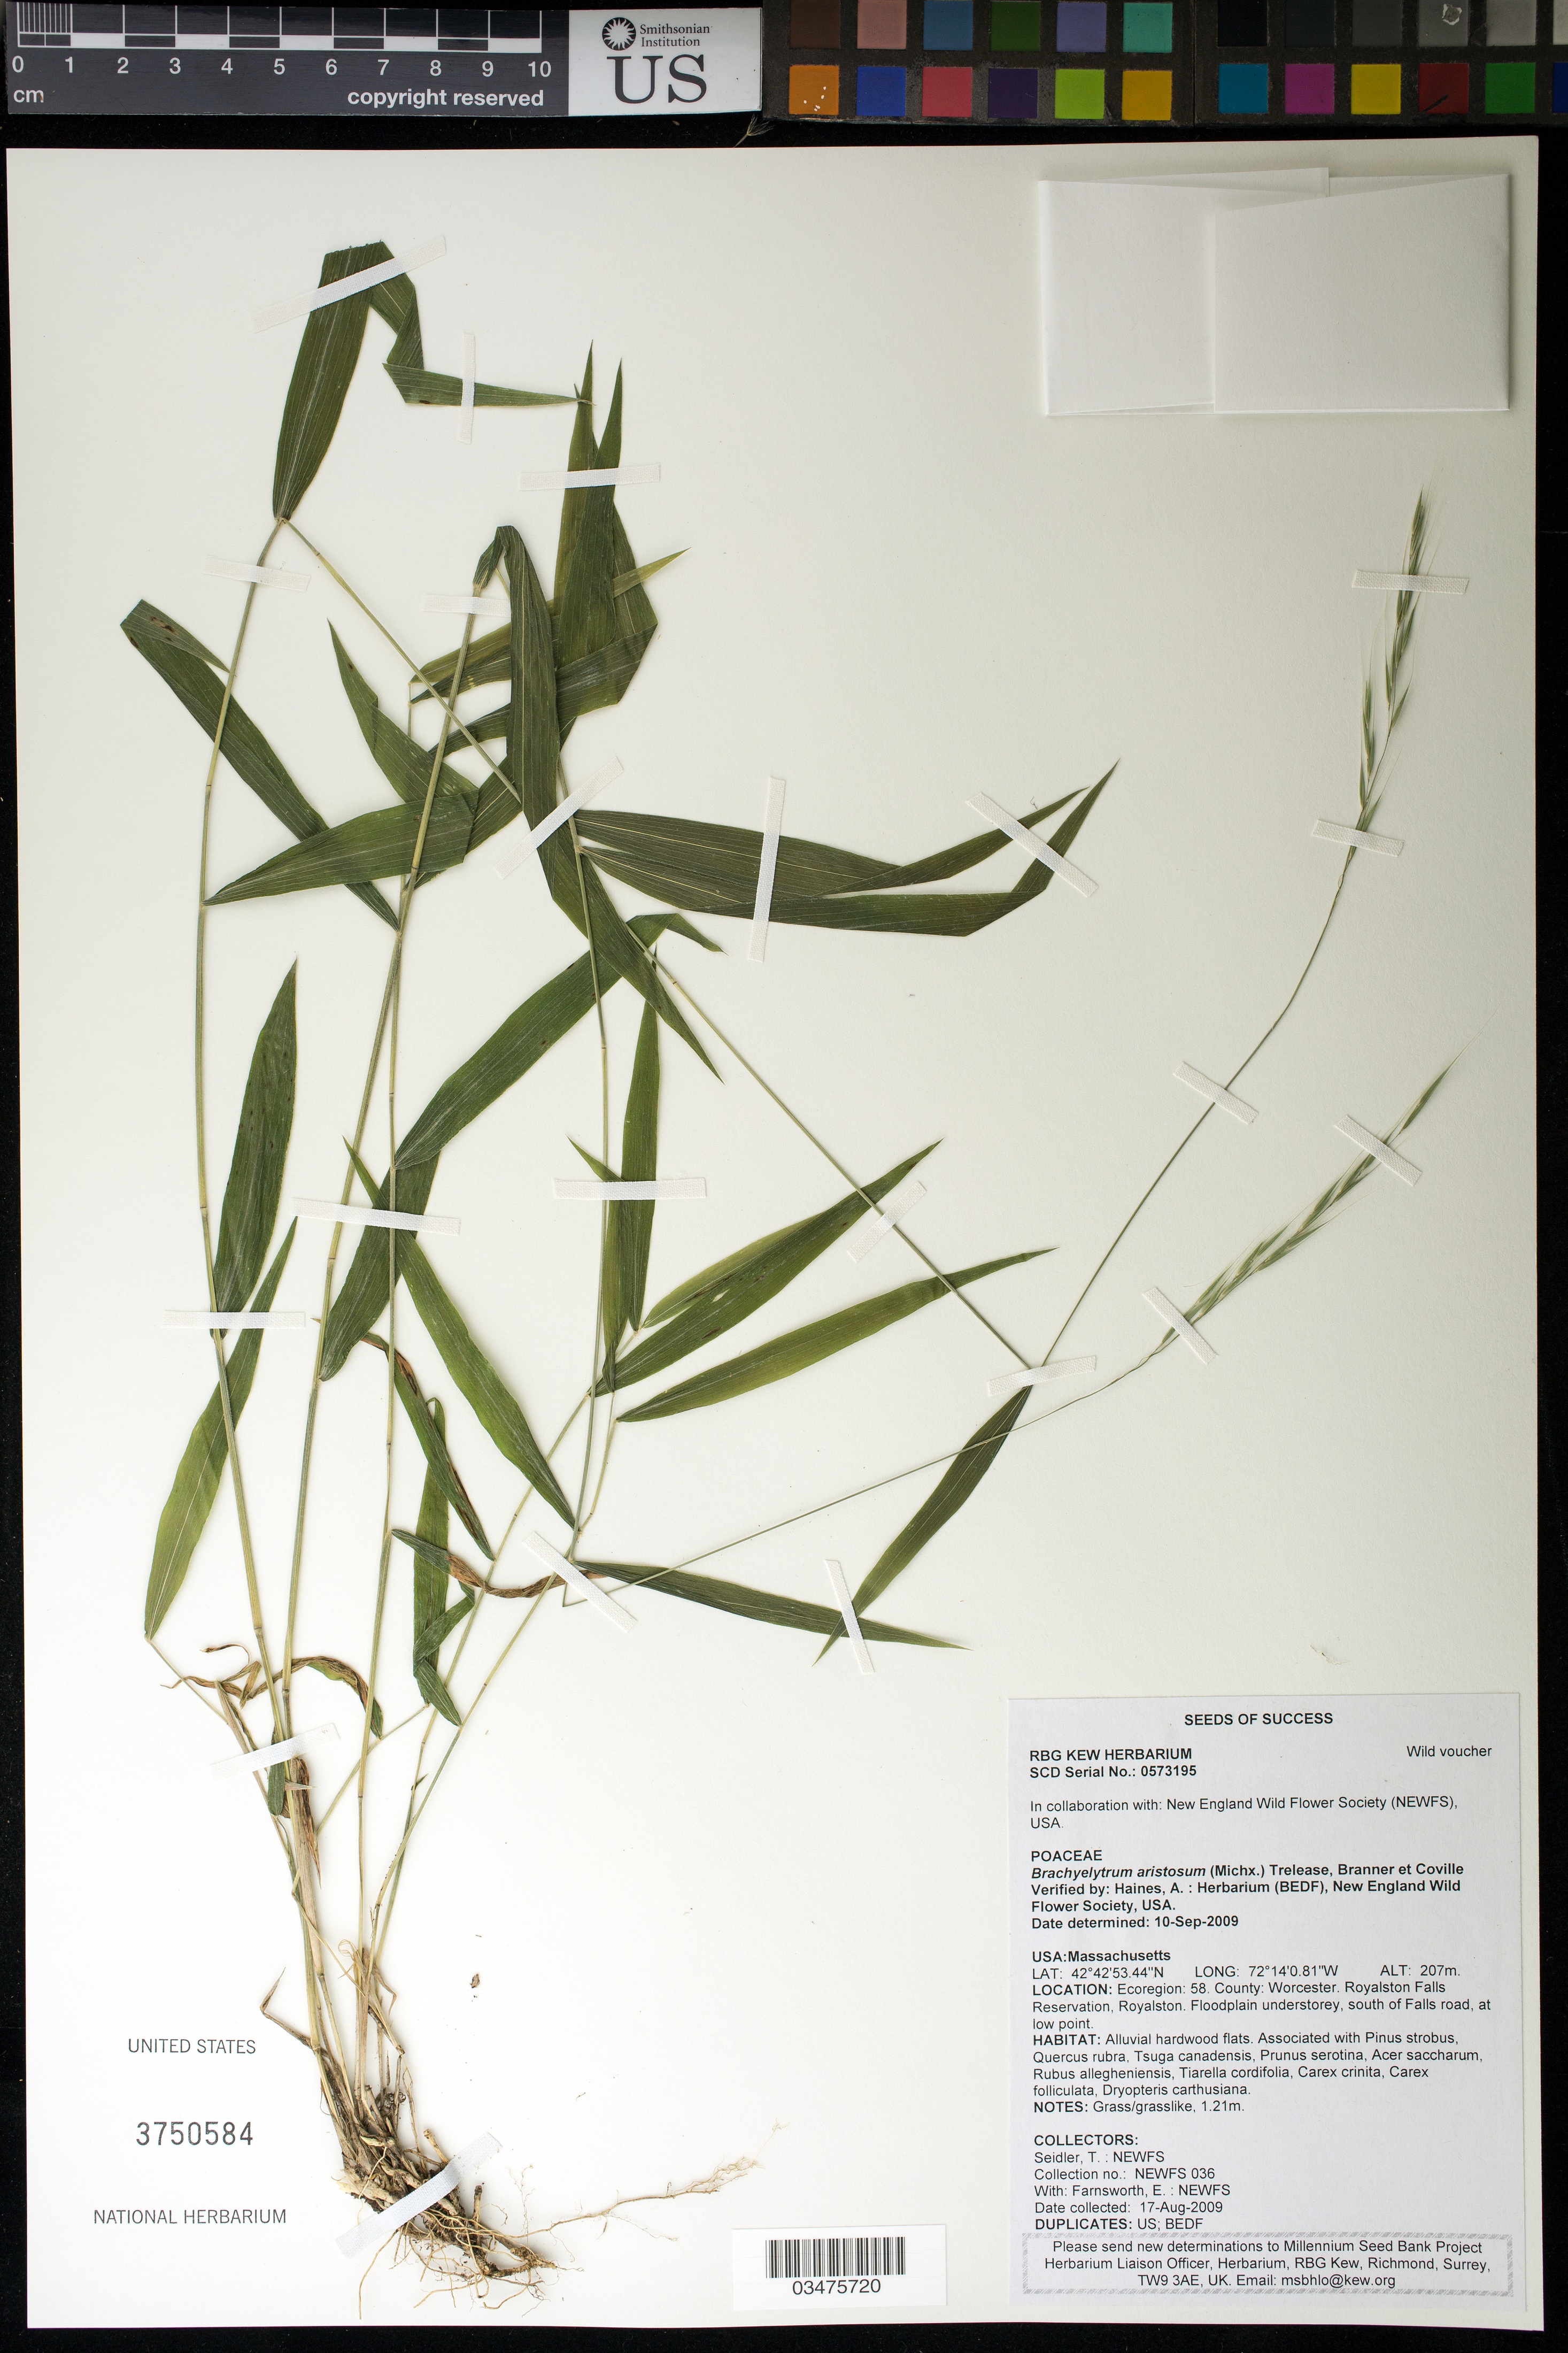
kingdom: Plantae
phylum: Tracheophyta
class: Liliopsida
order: Poales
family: Poaceae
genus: Brachyelytrum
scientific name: Brachyelytrum aristosum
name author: (Michx.) P. Beauv. ex Trel.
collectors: T. Seidler & E. Farnsworth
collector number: NEWFS 036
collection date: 2009-08-17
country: United States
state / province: Massachusetts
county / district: Worcester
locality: Royalston Falls Reservation, Royalston, S of low point in Falls road.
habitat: Alluvial hardwood flats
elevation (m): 207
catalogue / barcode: US 3750584